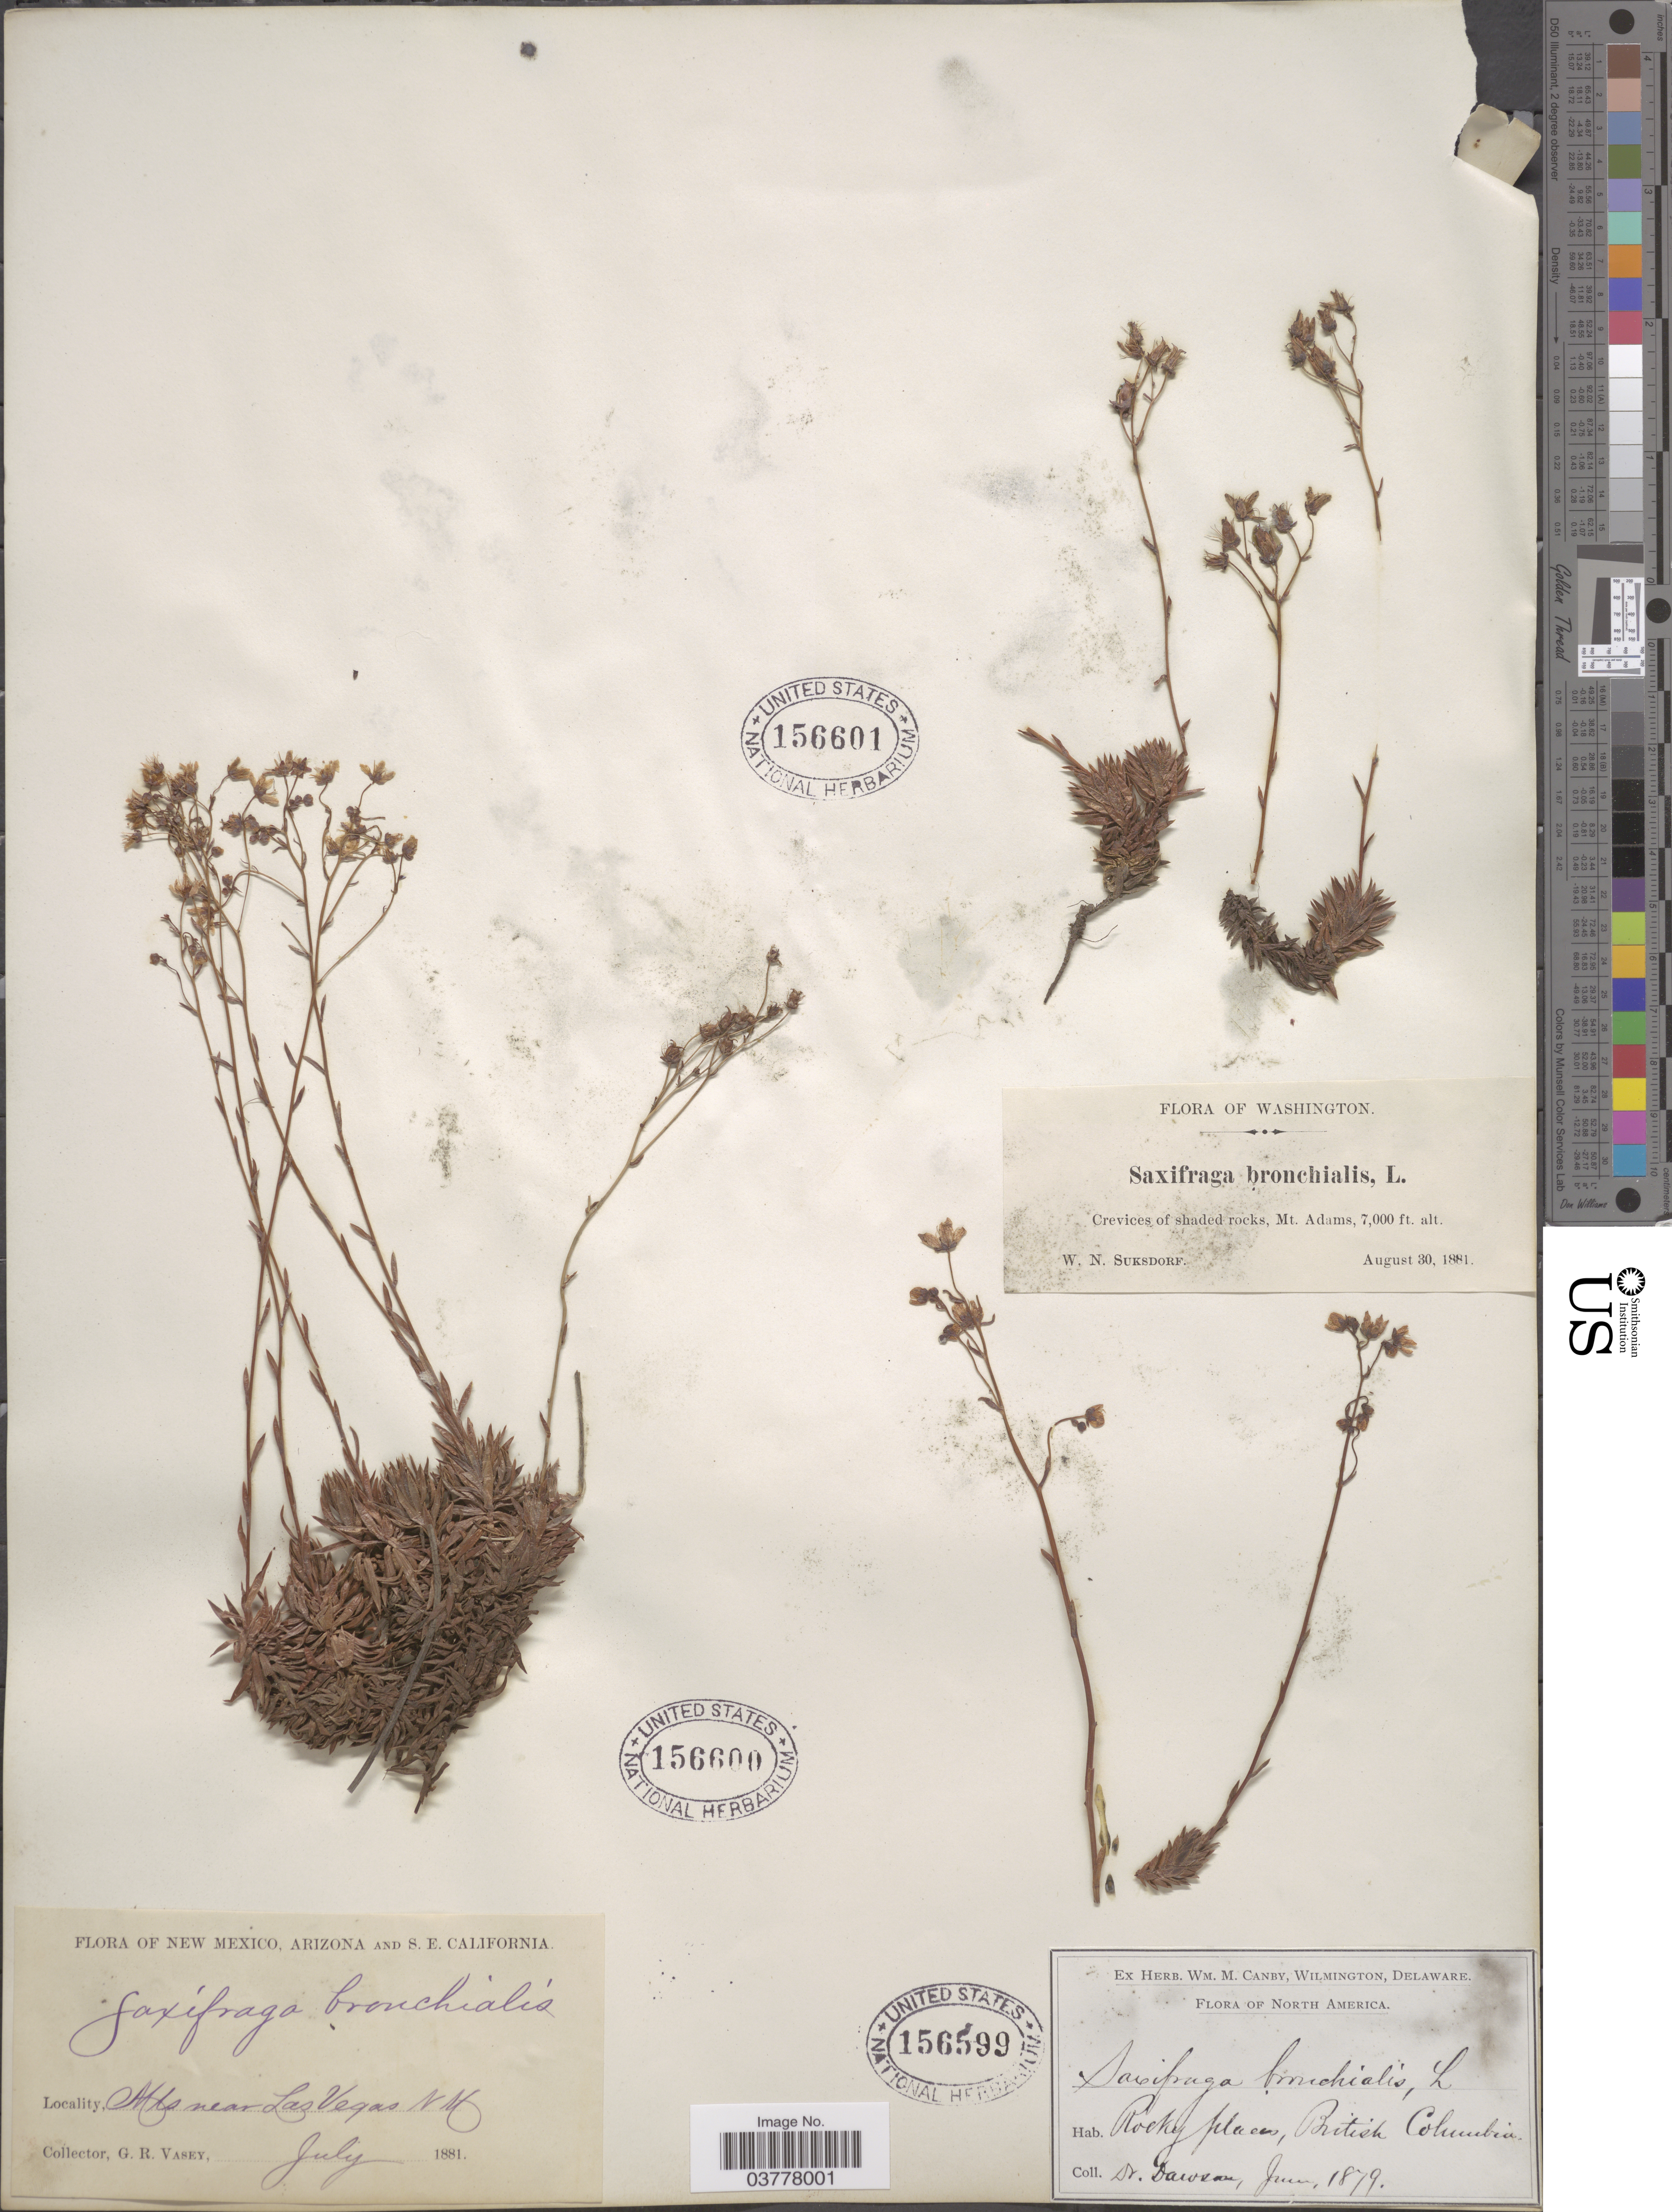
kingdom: Plantae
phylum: Tracheophyta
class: Magnoliopsida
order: Saxifragales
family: Saxifragaceae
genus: Saxifraga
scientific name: Saxifraga bronchialis subsp. austromontana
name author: (Wiegand) Piper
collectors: W. N. Suksdorf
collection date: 1881-08-30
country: United States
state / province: Washington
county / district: Yakima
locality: Mt. Adams.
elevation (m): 2134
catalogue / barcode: US 156601